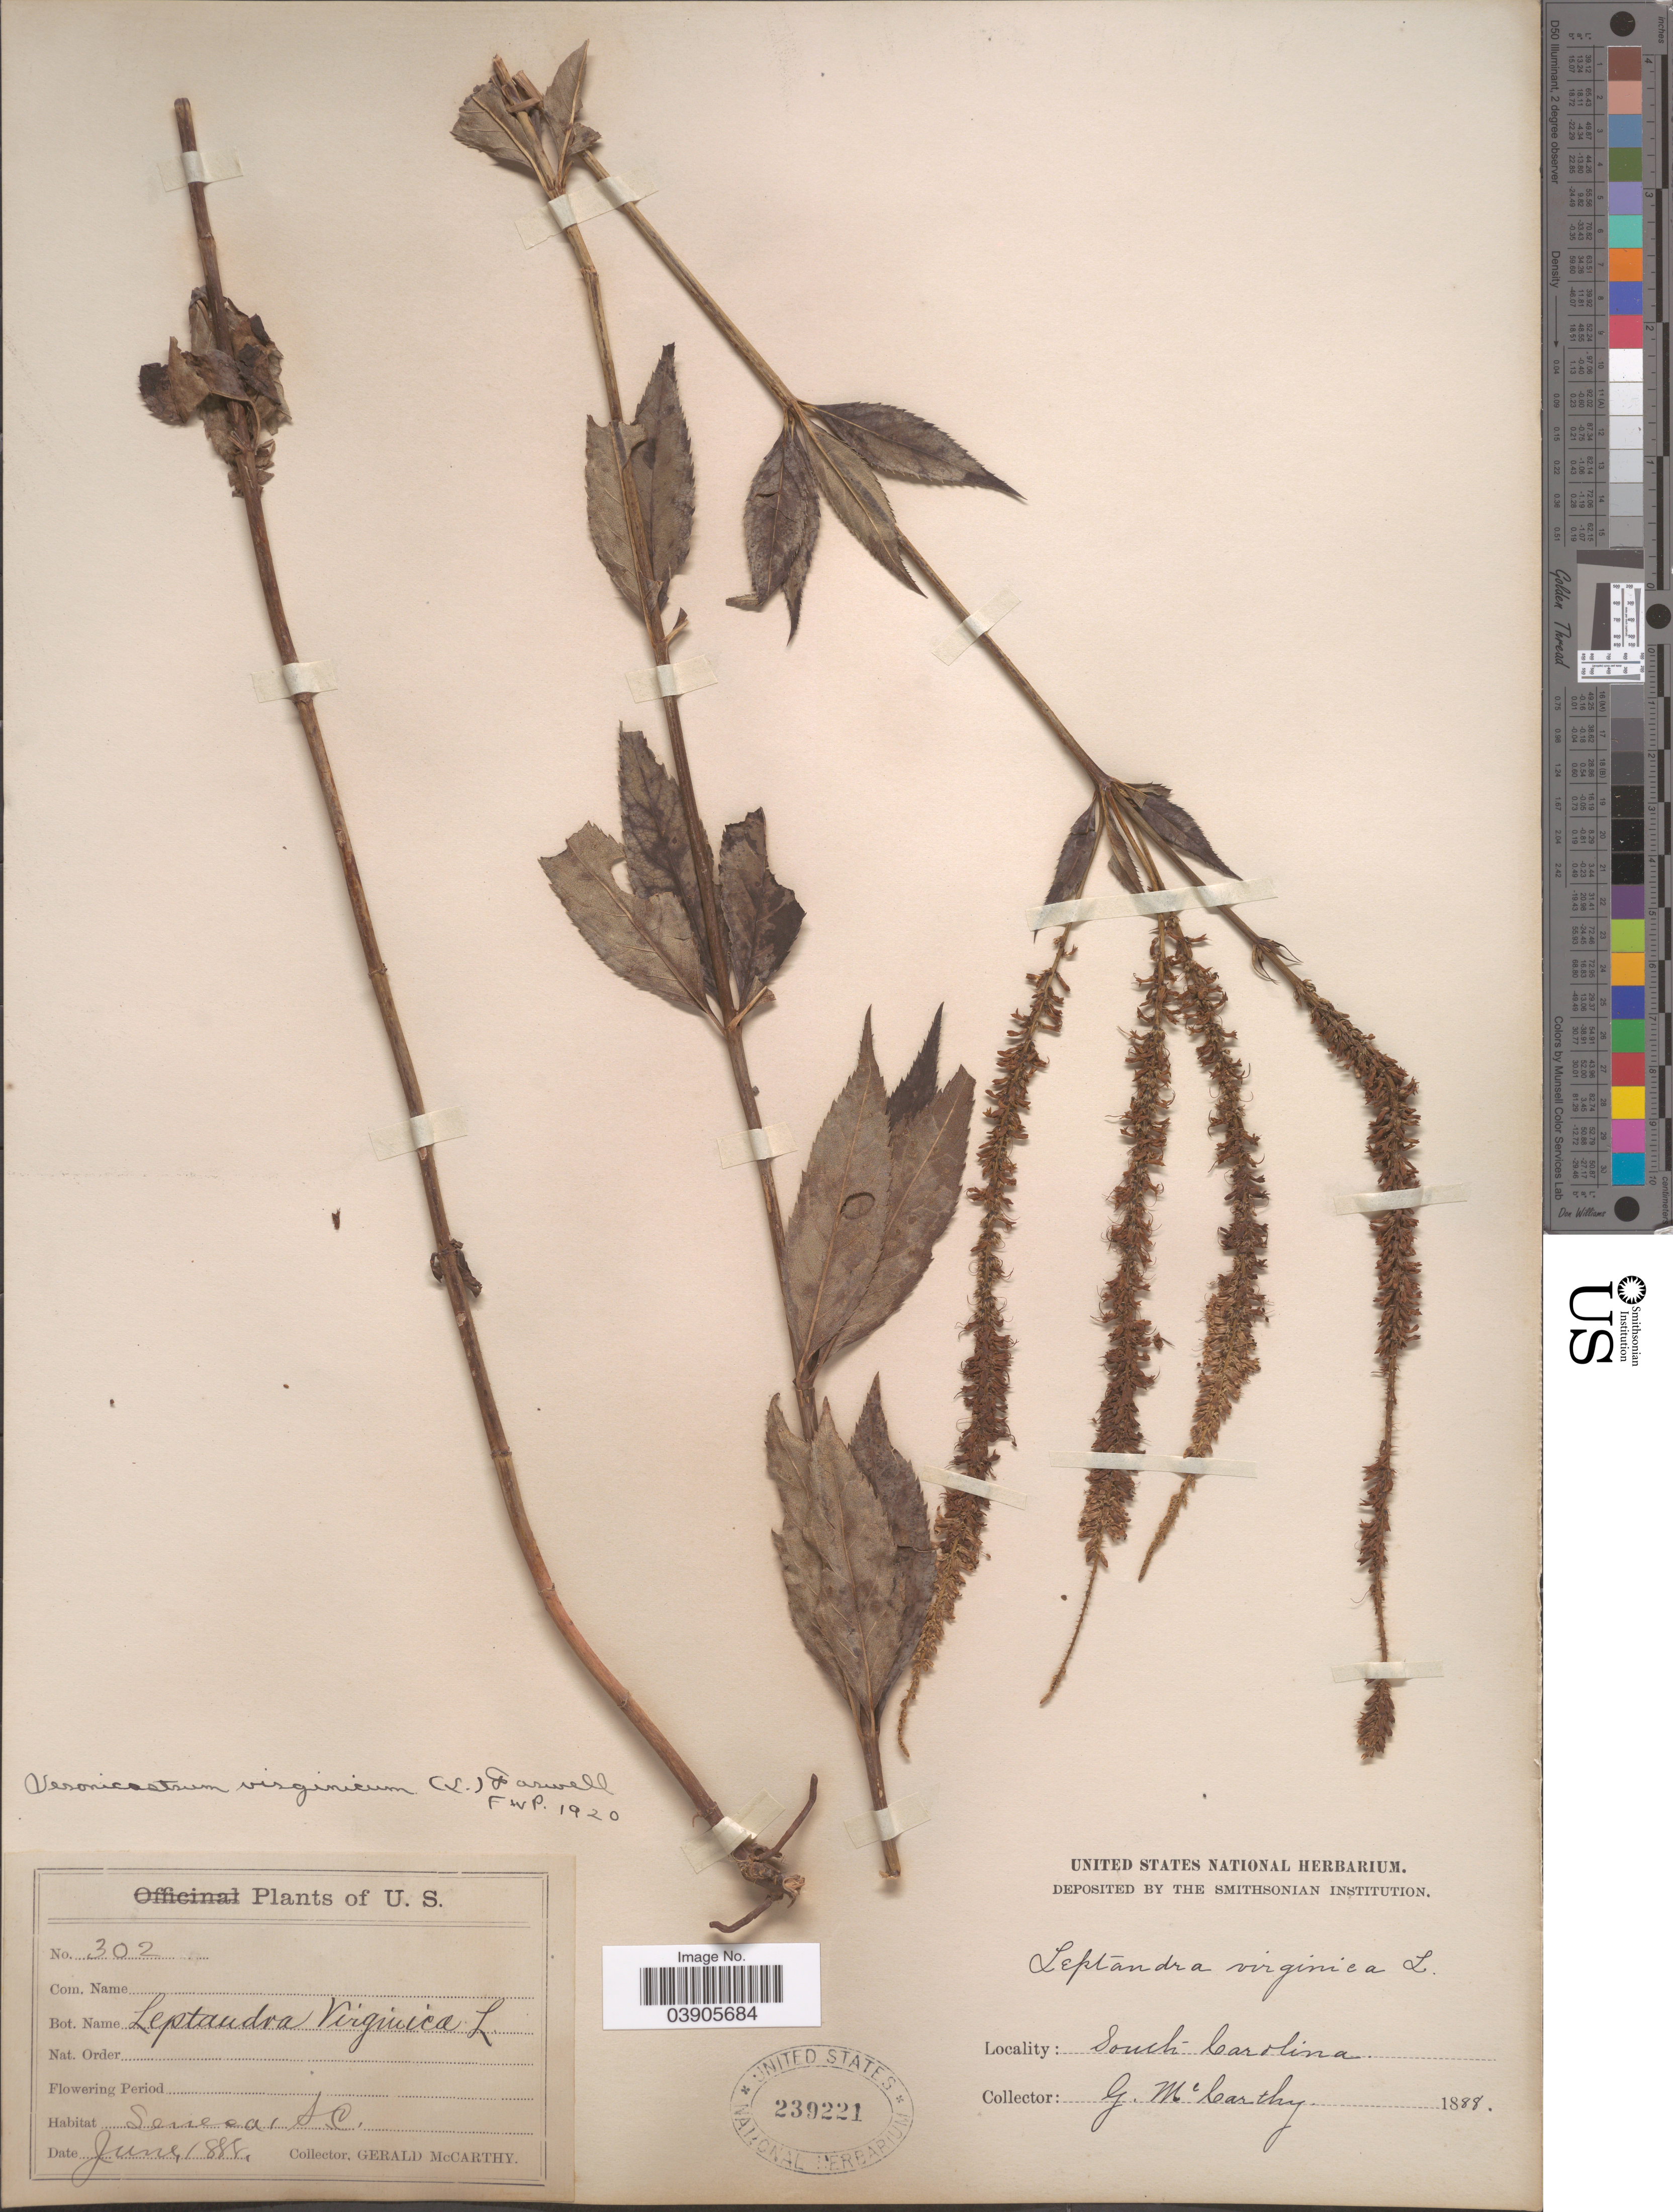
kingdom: Plantae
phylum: Tracheophyta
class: Magnoliopsida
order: Lamiales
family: Plantaginaceae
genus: Veronicastrum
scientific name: Veronicastrum virginicum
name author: (L.) Farw.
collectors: G. McCarthy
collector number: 302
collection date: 1888-06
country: United States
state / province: South Carolina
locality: Seneca.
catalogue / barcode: US 239221